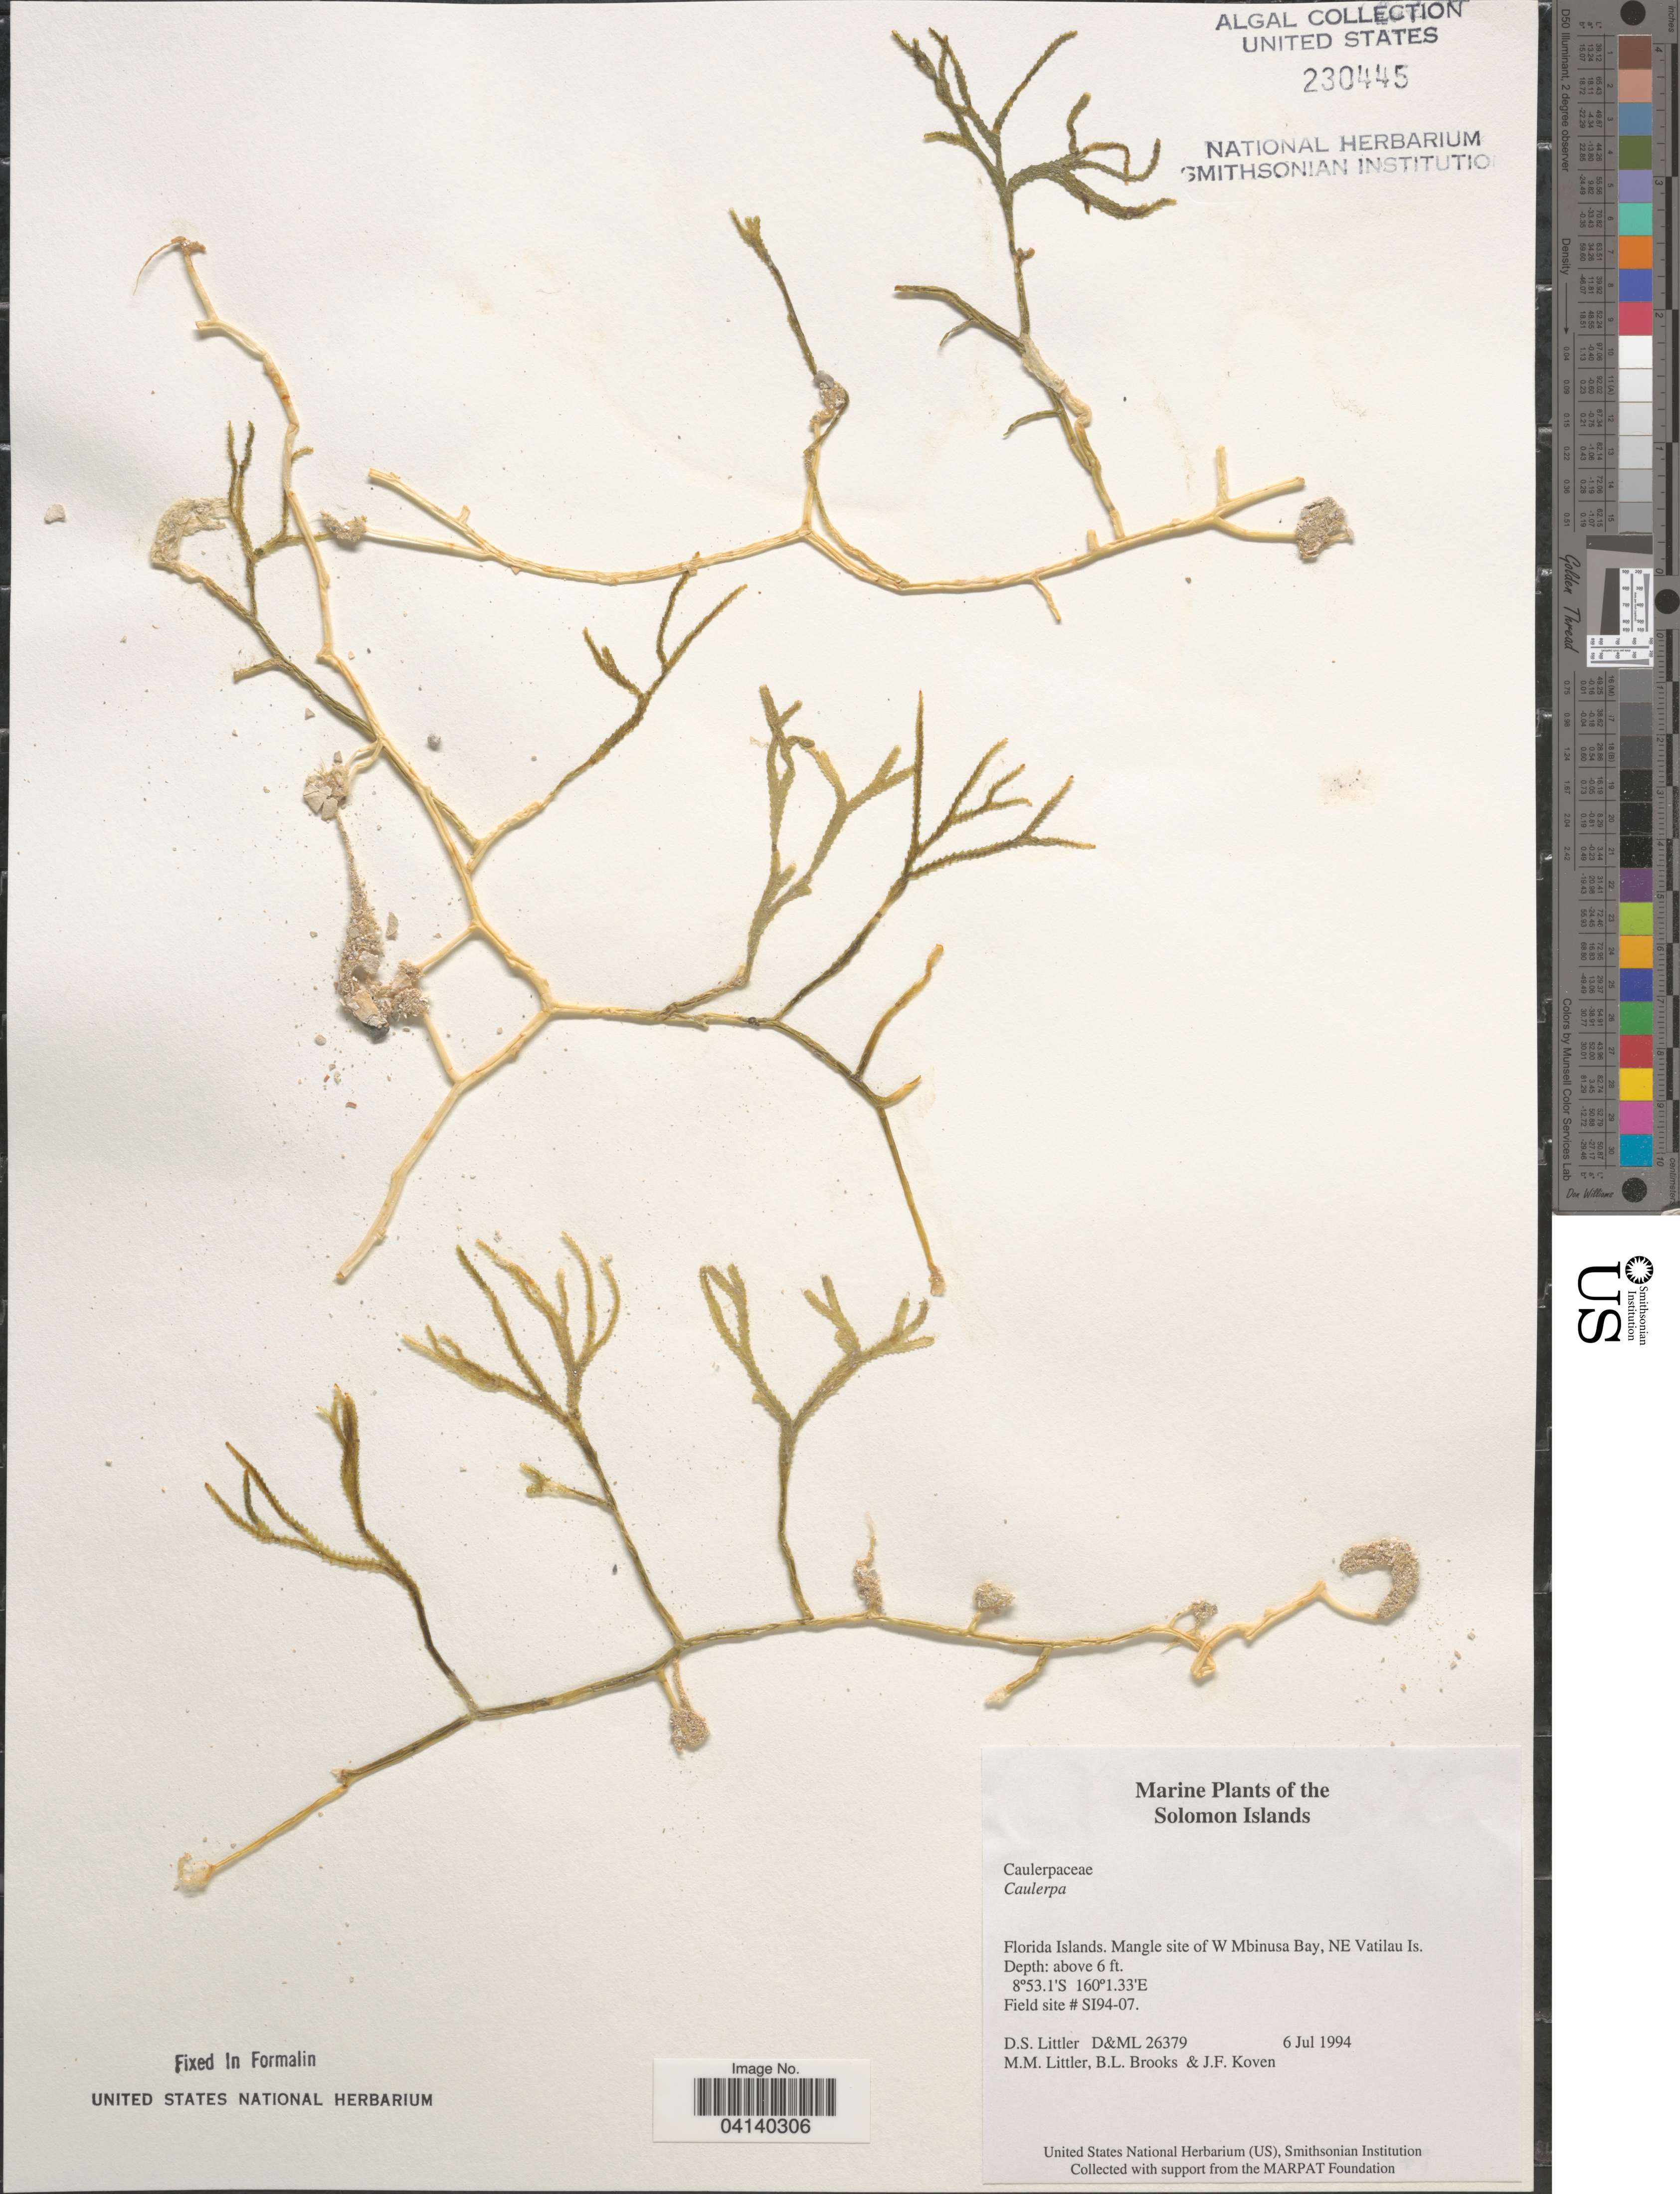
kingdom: Plantae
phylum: Chlorophyta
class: Ulvophyceae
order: Bryopsidales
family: Caulerpaceae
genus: Caulerpa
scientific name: Caulerpa sp.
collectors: D. S. Littler, B. Brooks & J. Koven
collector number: D&ML26379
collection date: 1994-07-06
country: Solomon Islands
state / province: Solomon Islands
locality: Florida Islands. Mangle site of W Mbinusa Bay, NE Vatilau Is. Field site # SI94-07.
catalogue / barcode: US 230445